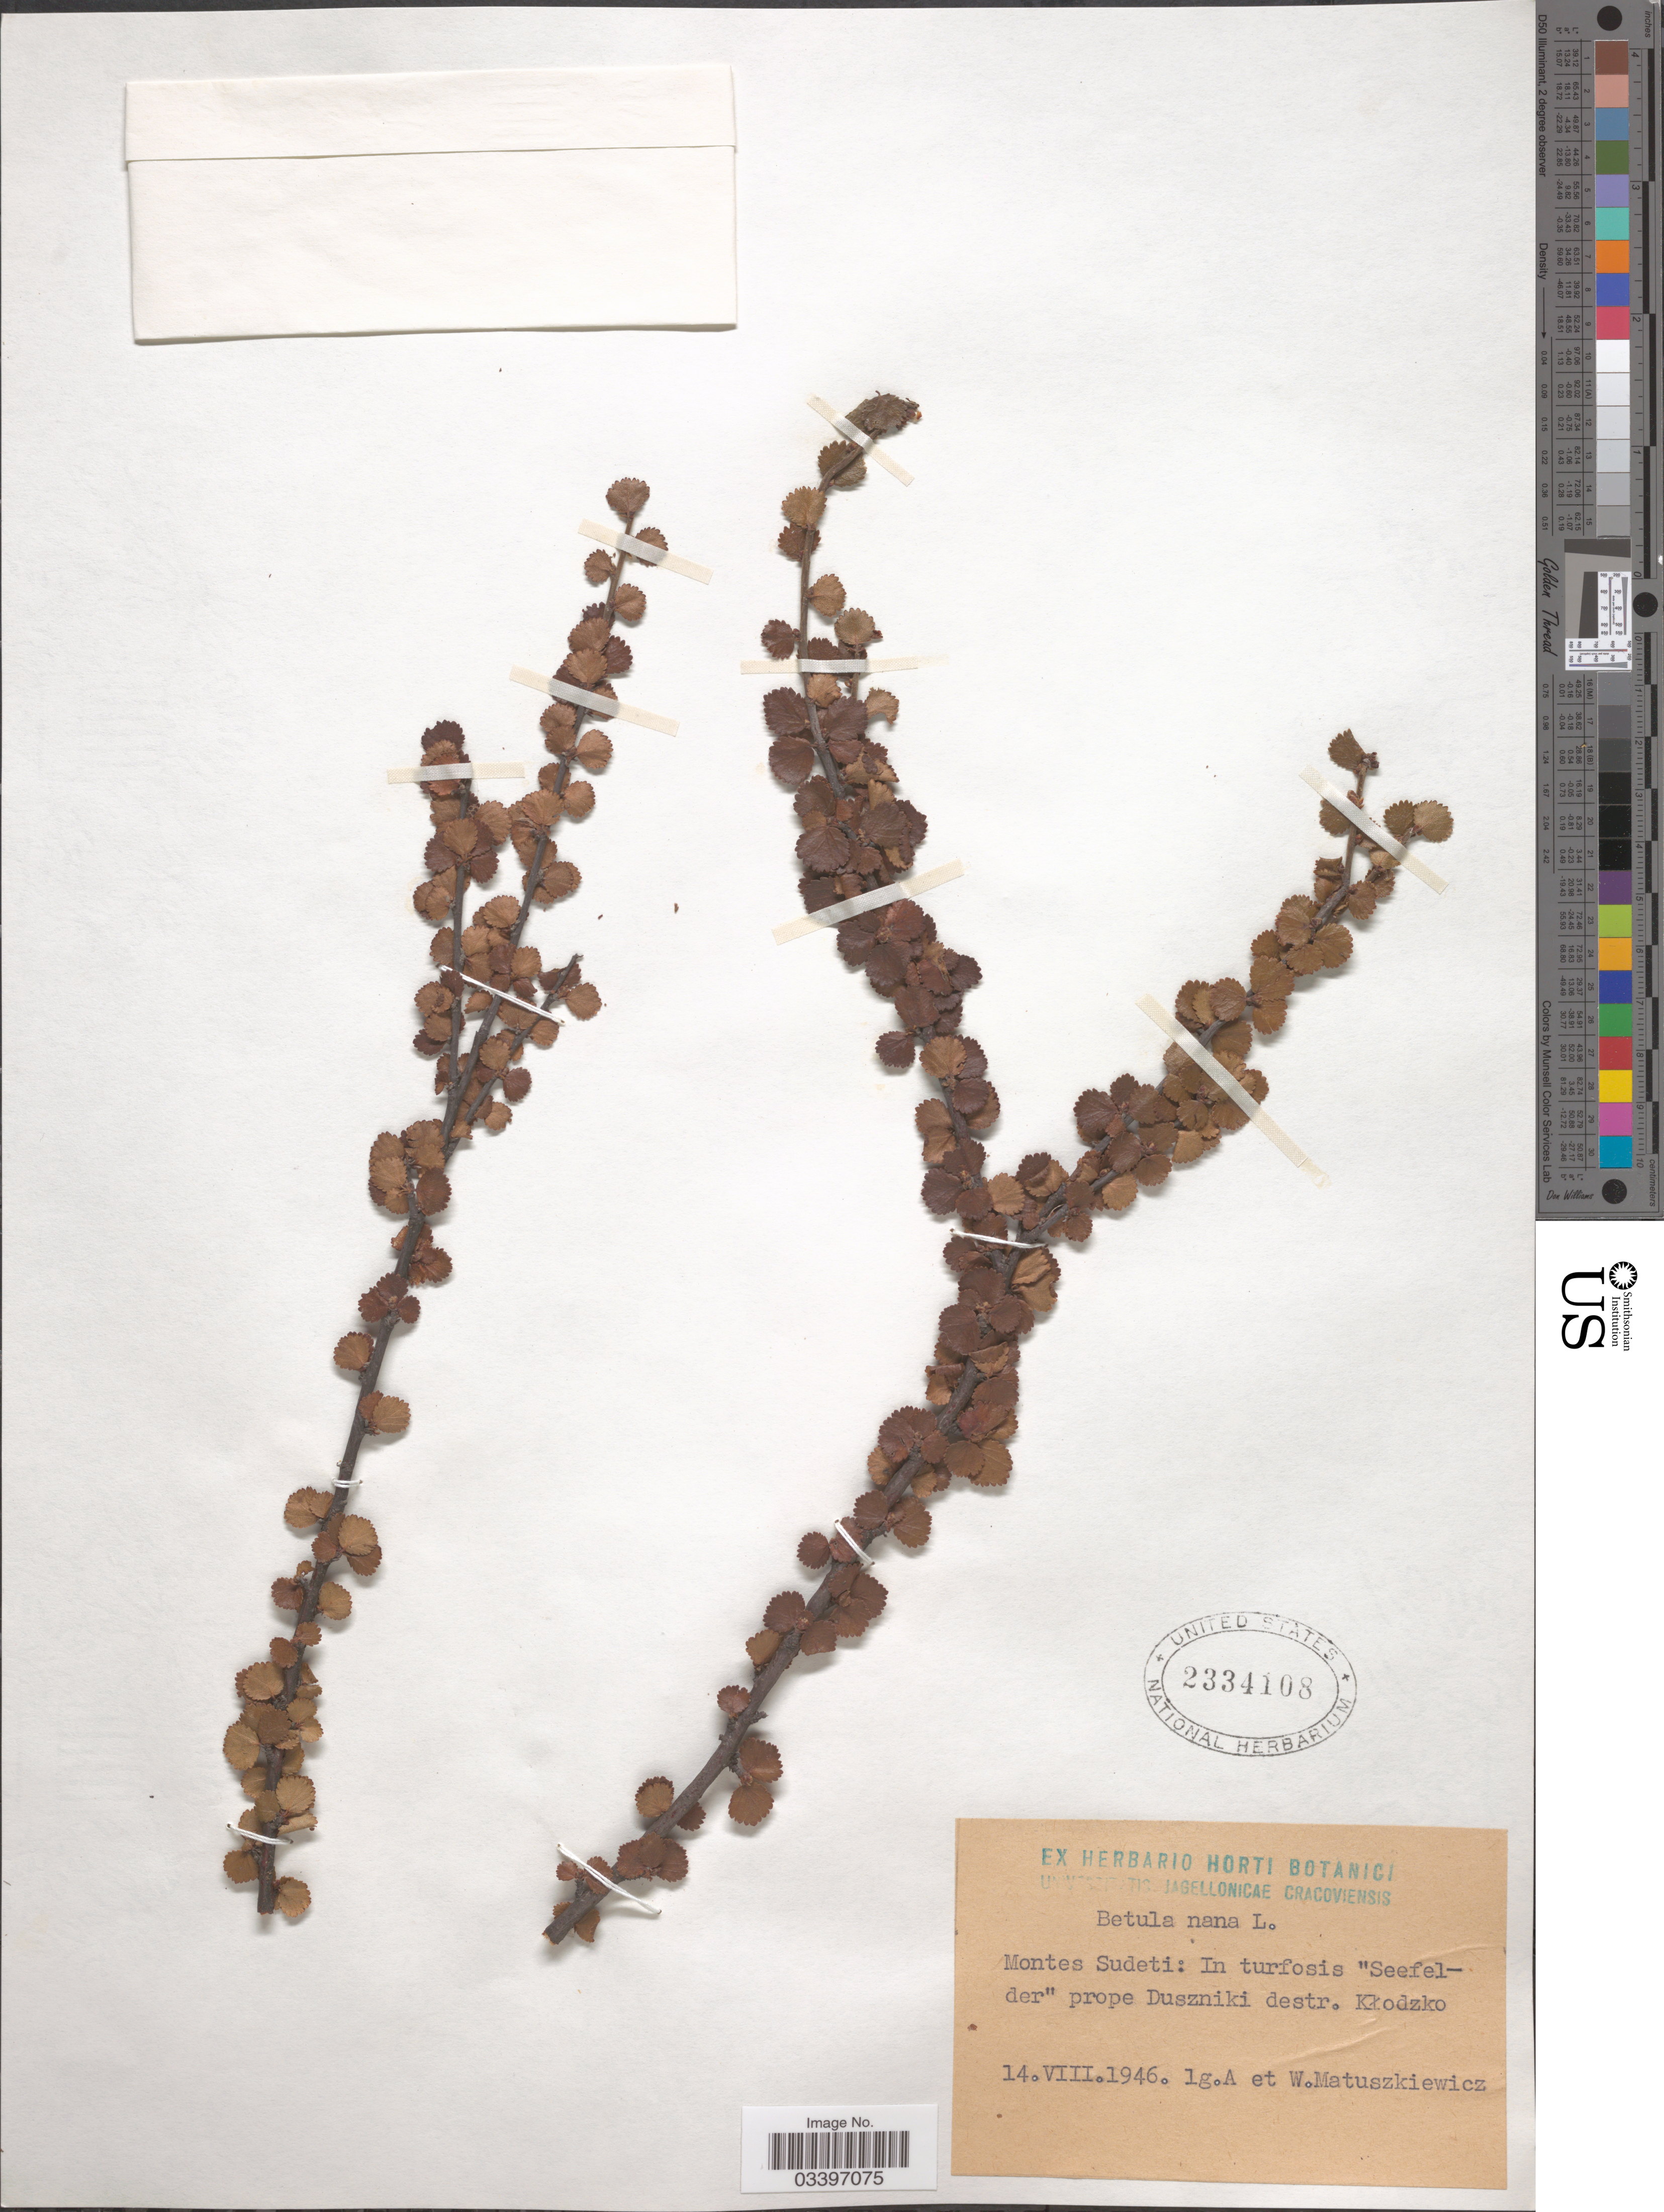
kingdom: Plantae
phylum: Tracheophyta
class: Magnoliopsida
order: Fagales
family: Betulaceae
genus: Betula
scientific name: Betula nana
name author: L.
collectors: A. Matuszkiewicz & W. Matuszkiewicz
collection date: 1946-08-14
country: Poland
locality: Montes Sudeti: In turfosis "Seefelder" prope Duszniki destr. Kłodzko.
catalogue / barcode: US 2334108